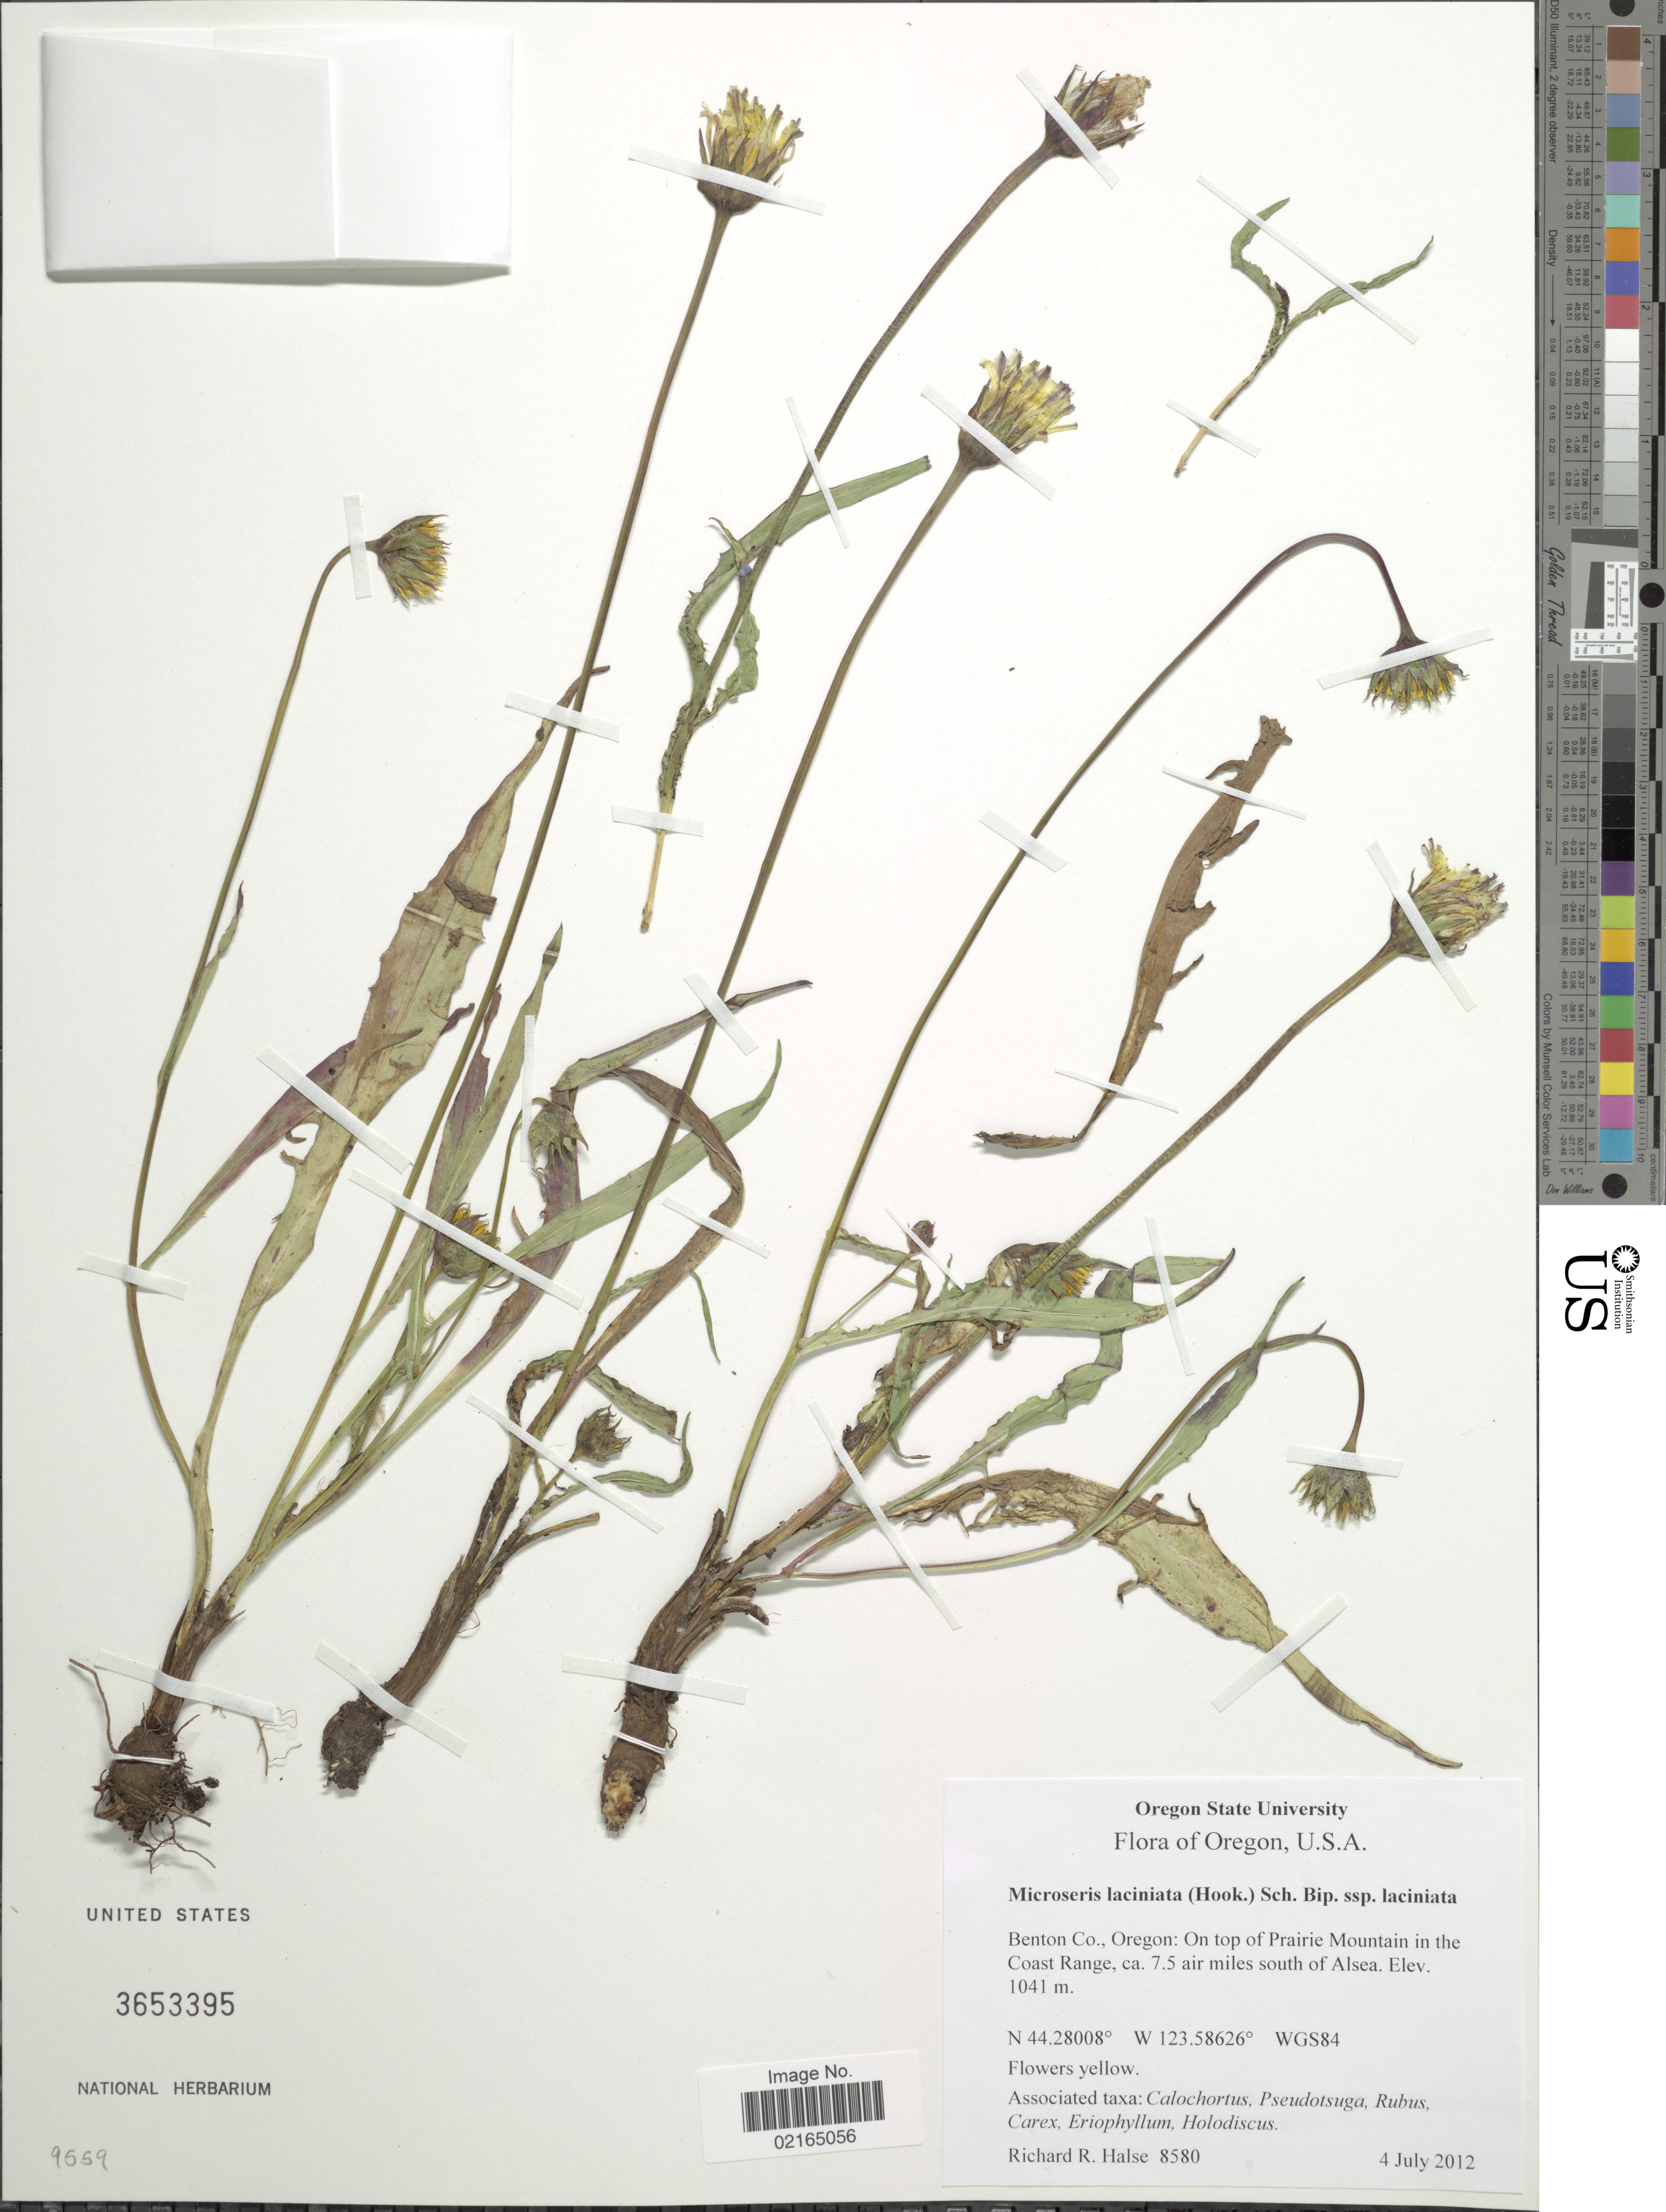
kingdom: Plantae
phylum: Tracheophyta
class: Magnoliopsida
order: Asterales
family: Asteraceae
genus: Microseris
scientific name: Microseris laciniata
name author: (Hook.) Sch. Bip.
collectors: R. Halse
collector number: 8580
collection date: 2012-07-04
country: United States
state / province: Oregon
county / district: Benton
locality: Benton Co., on top of Prairie Mountain in the Coast Range, ca. 7.5 air miles south of Alsea.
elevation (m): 1041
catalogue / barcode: US 3653395